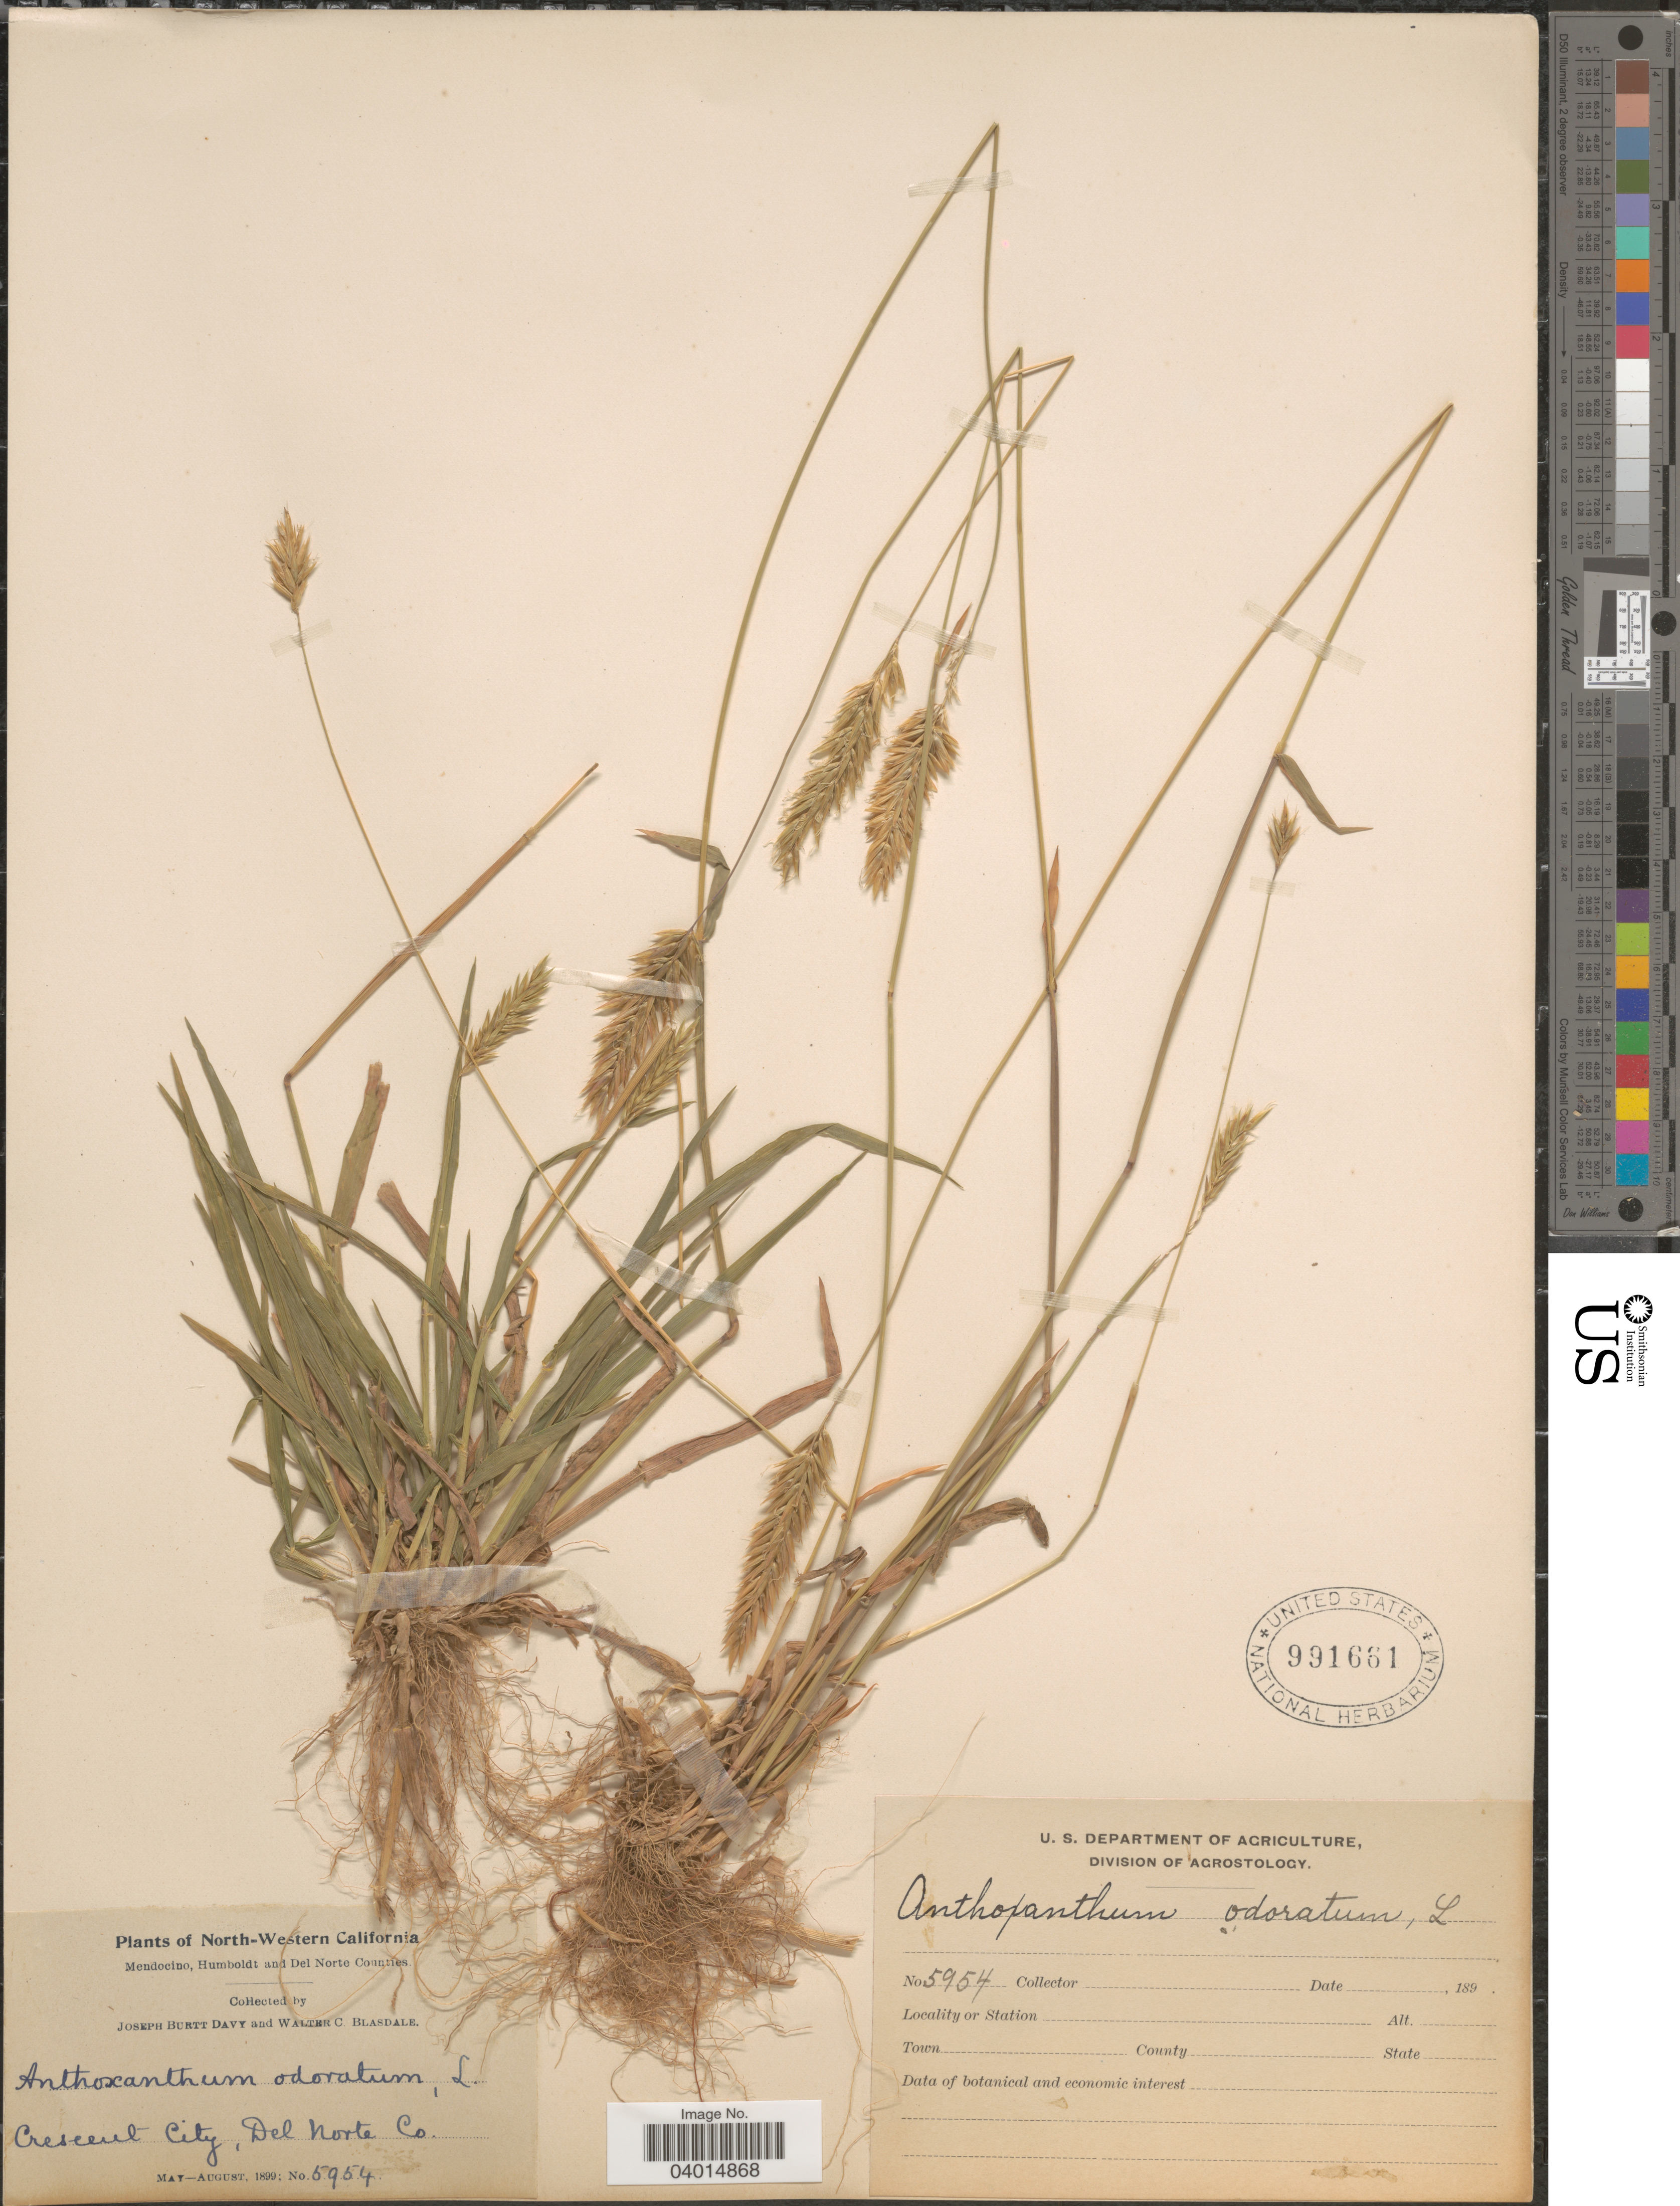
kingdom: Plantae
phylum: Tracheophyta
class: Liliopsida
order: Poales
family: Poaceae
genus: Anthoxanthum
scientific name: Anthoxanthum odoratum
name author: L.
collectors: J. Burtt Davy & W. Blasdale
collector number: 5954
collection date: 1899-05/1899-08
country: United States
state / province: California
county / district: Del Norte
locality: North-Western California. Crescent City, Del Norte Co.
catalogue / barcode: US 991661